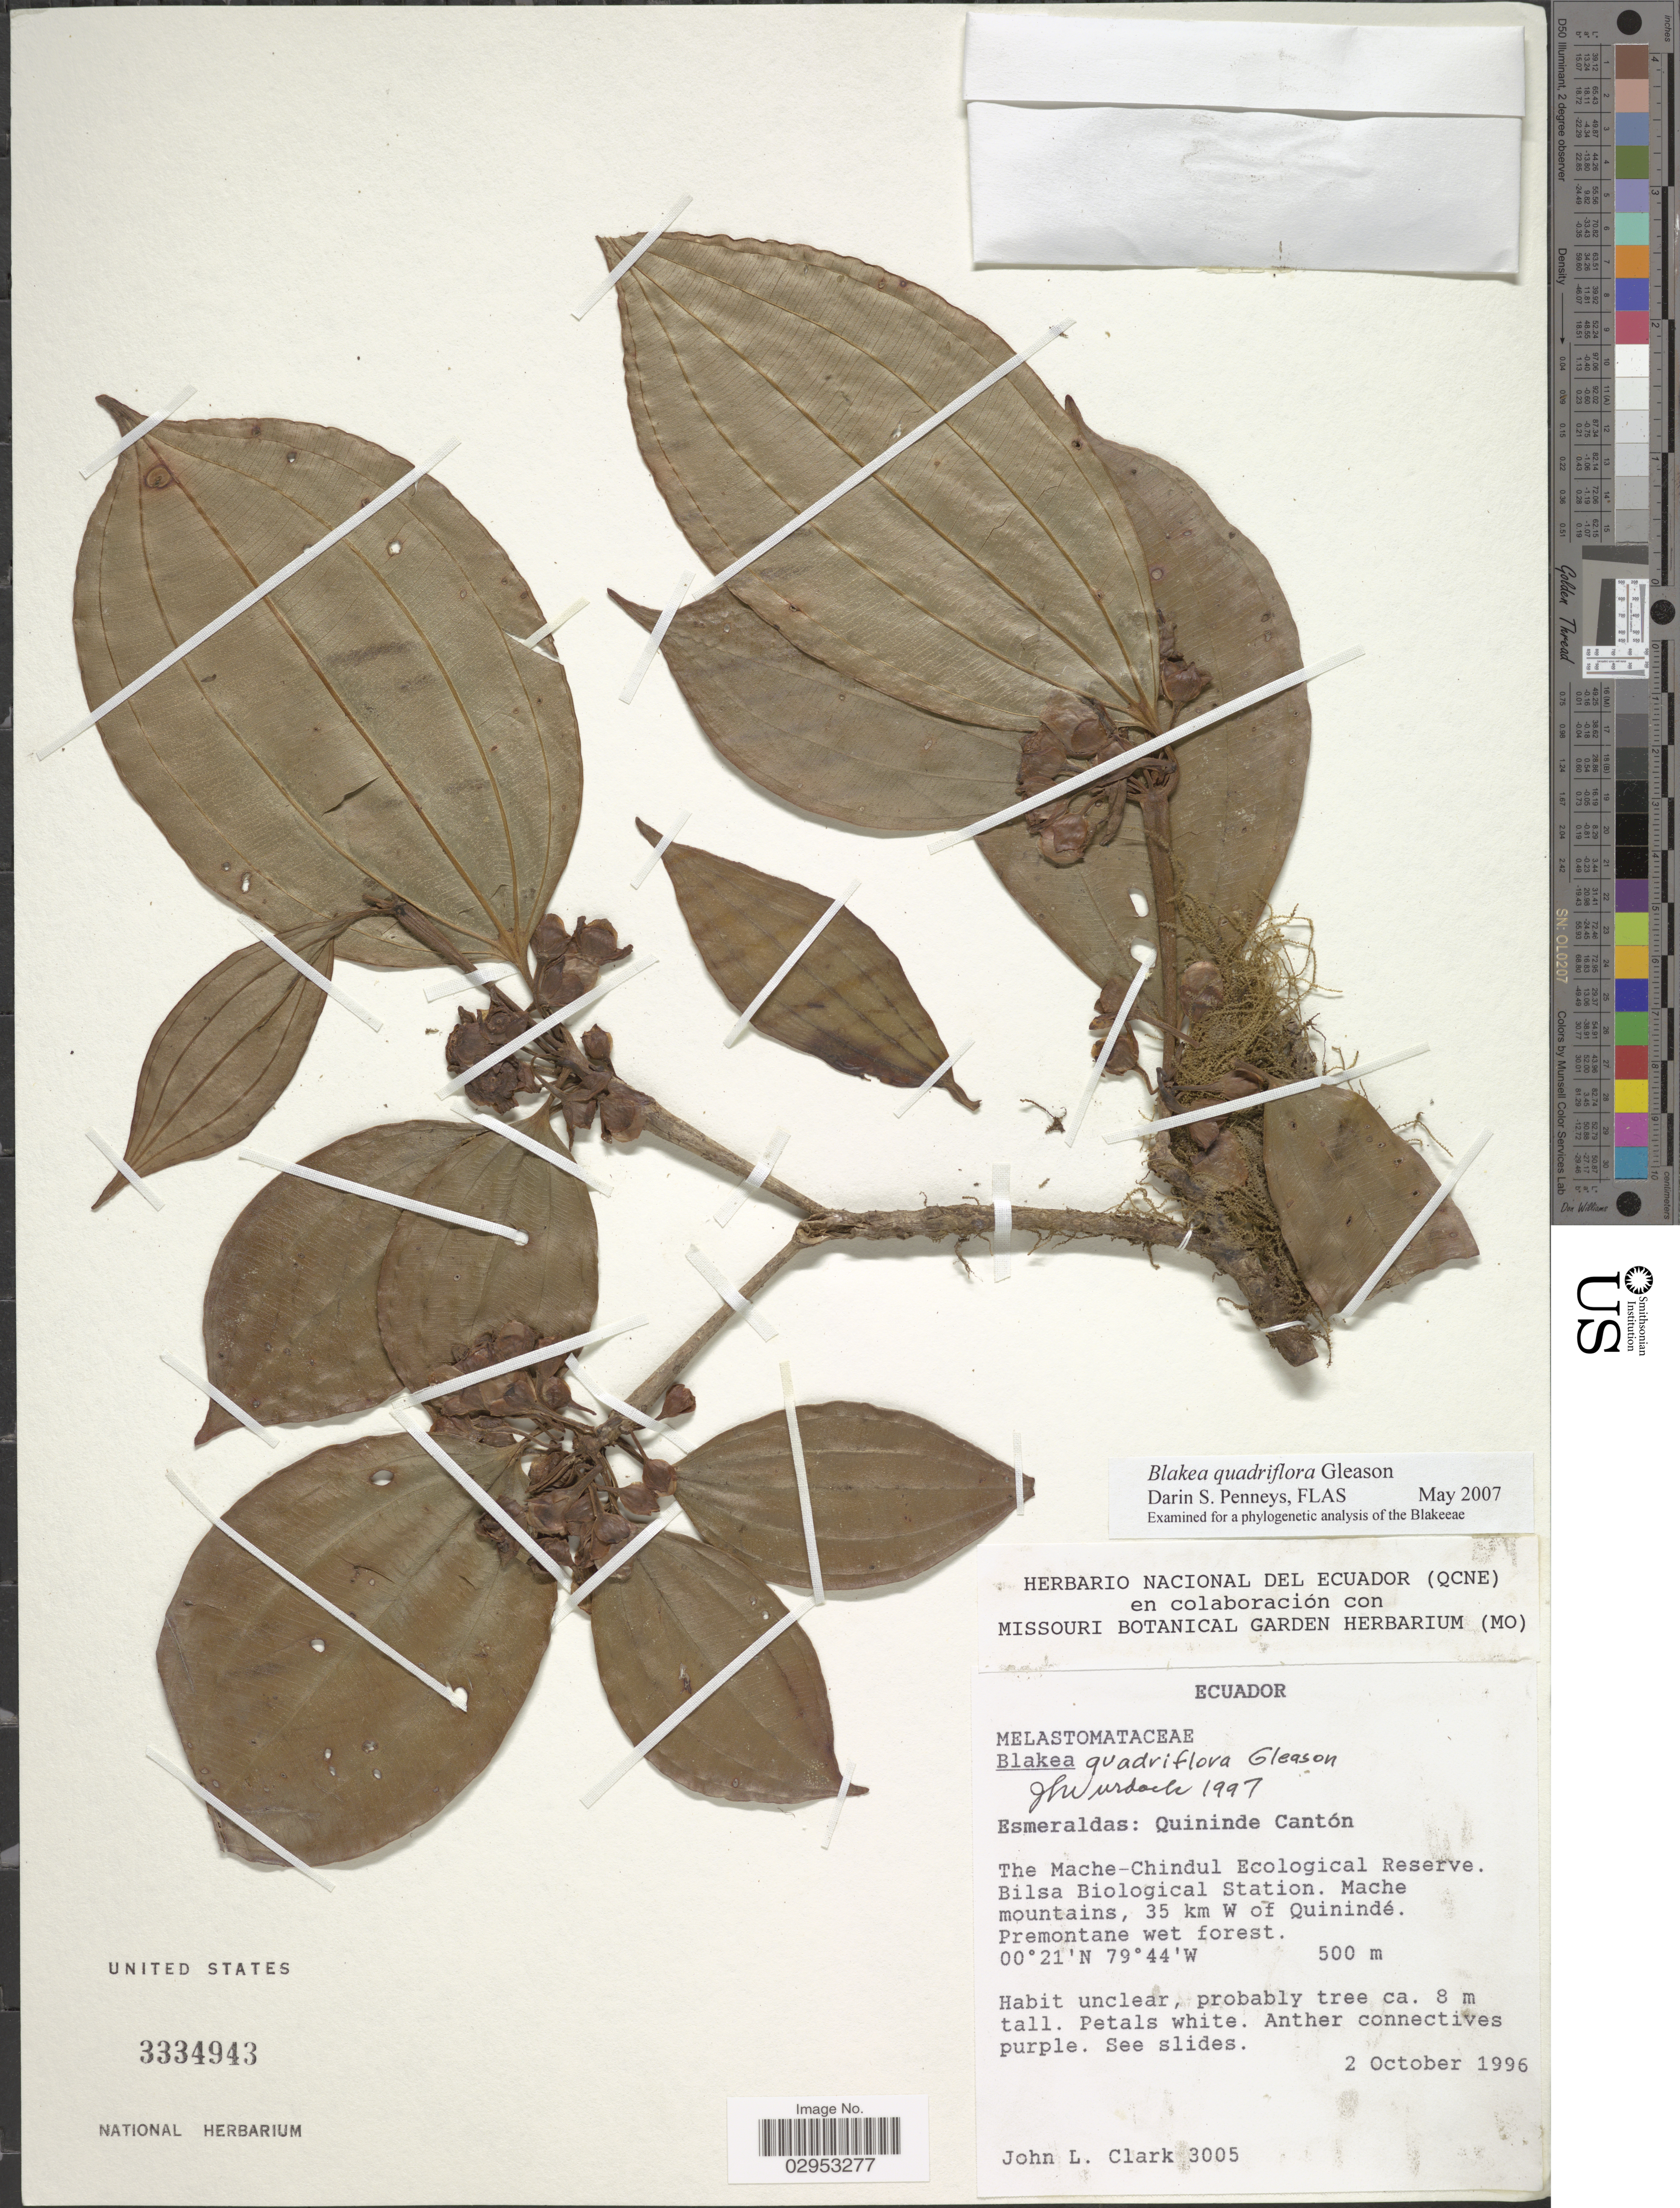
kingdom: Plantae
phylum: Tracheophyta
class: Magnoliopsida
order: Myrtales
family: Melastomataceae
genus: Blakea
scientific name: Blakea quadriflora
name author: Gleason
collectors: J. L. Clark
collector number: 3005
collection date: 1996-10-02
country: Ecuador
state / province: Esmeraldas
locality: Quininde Cantón. The Mache-Chindul Ecological Reserve. Bilsa Biological Station. Mache mountains, 35 km W of Quinindé.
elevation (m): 500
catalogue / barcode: US 3334943